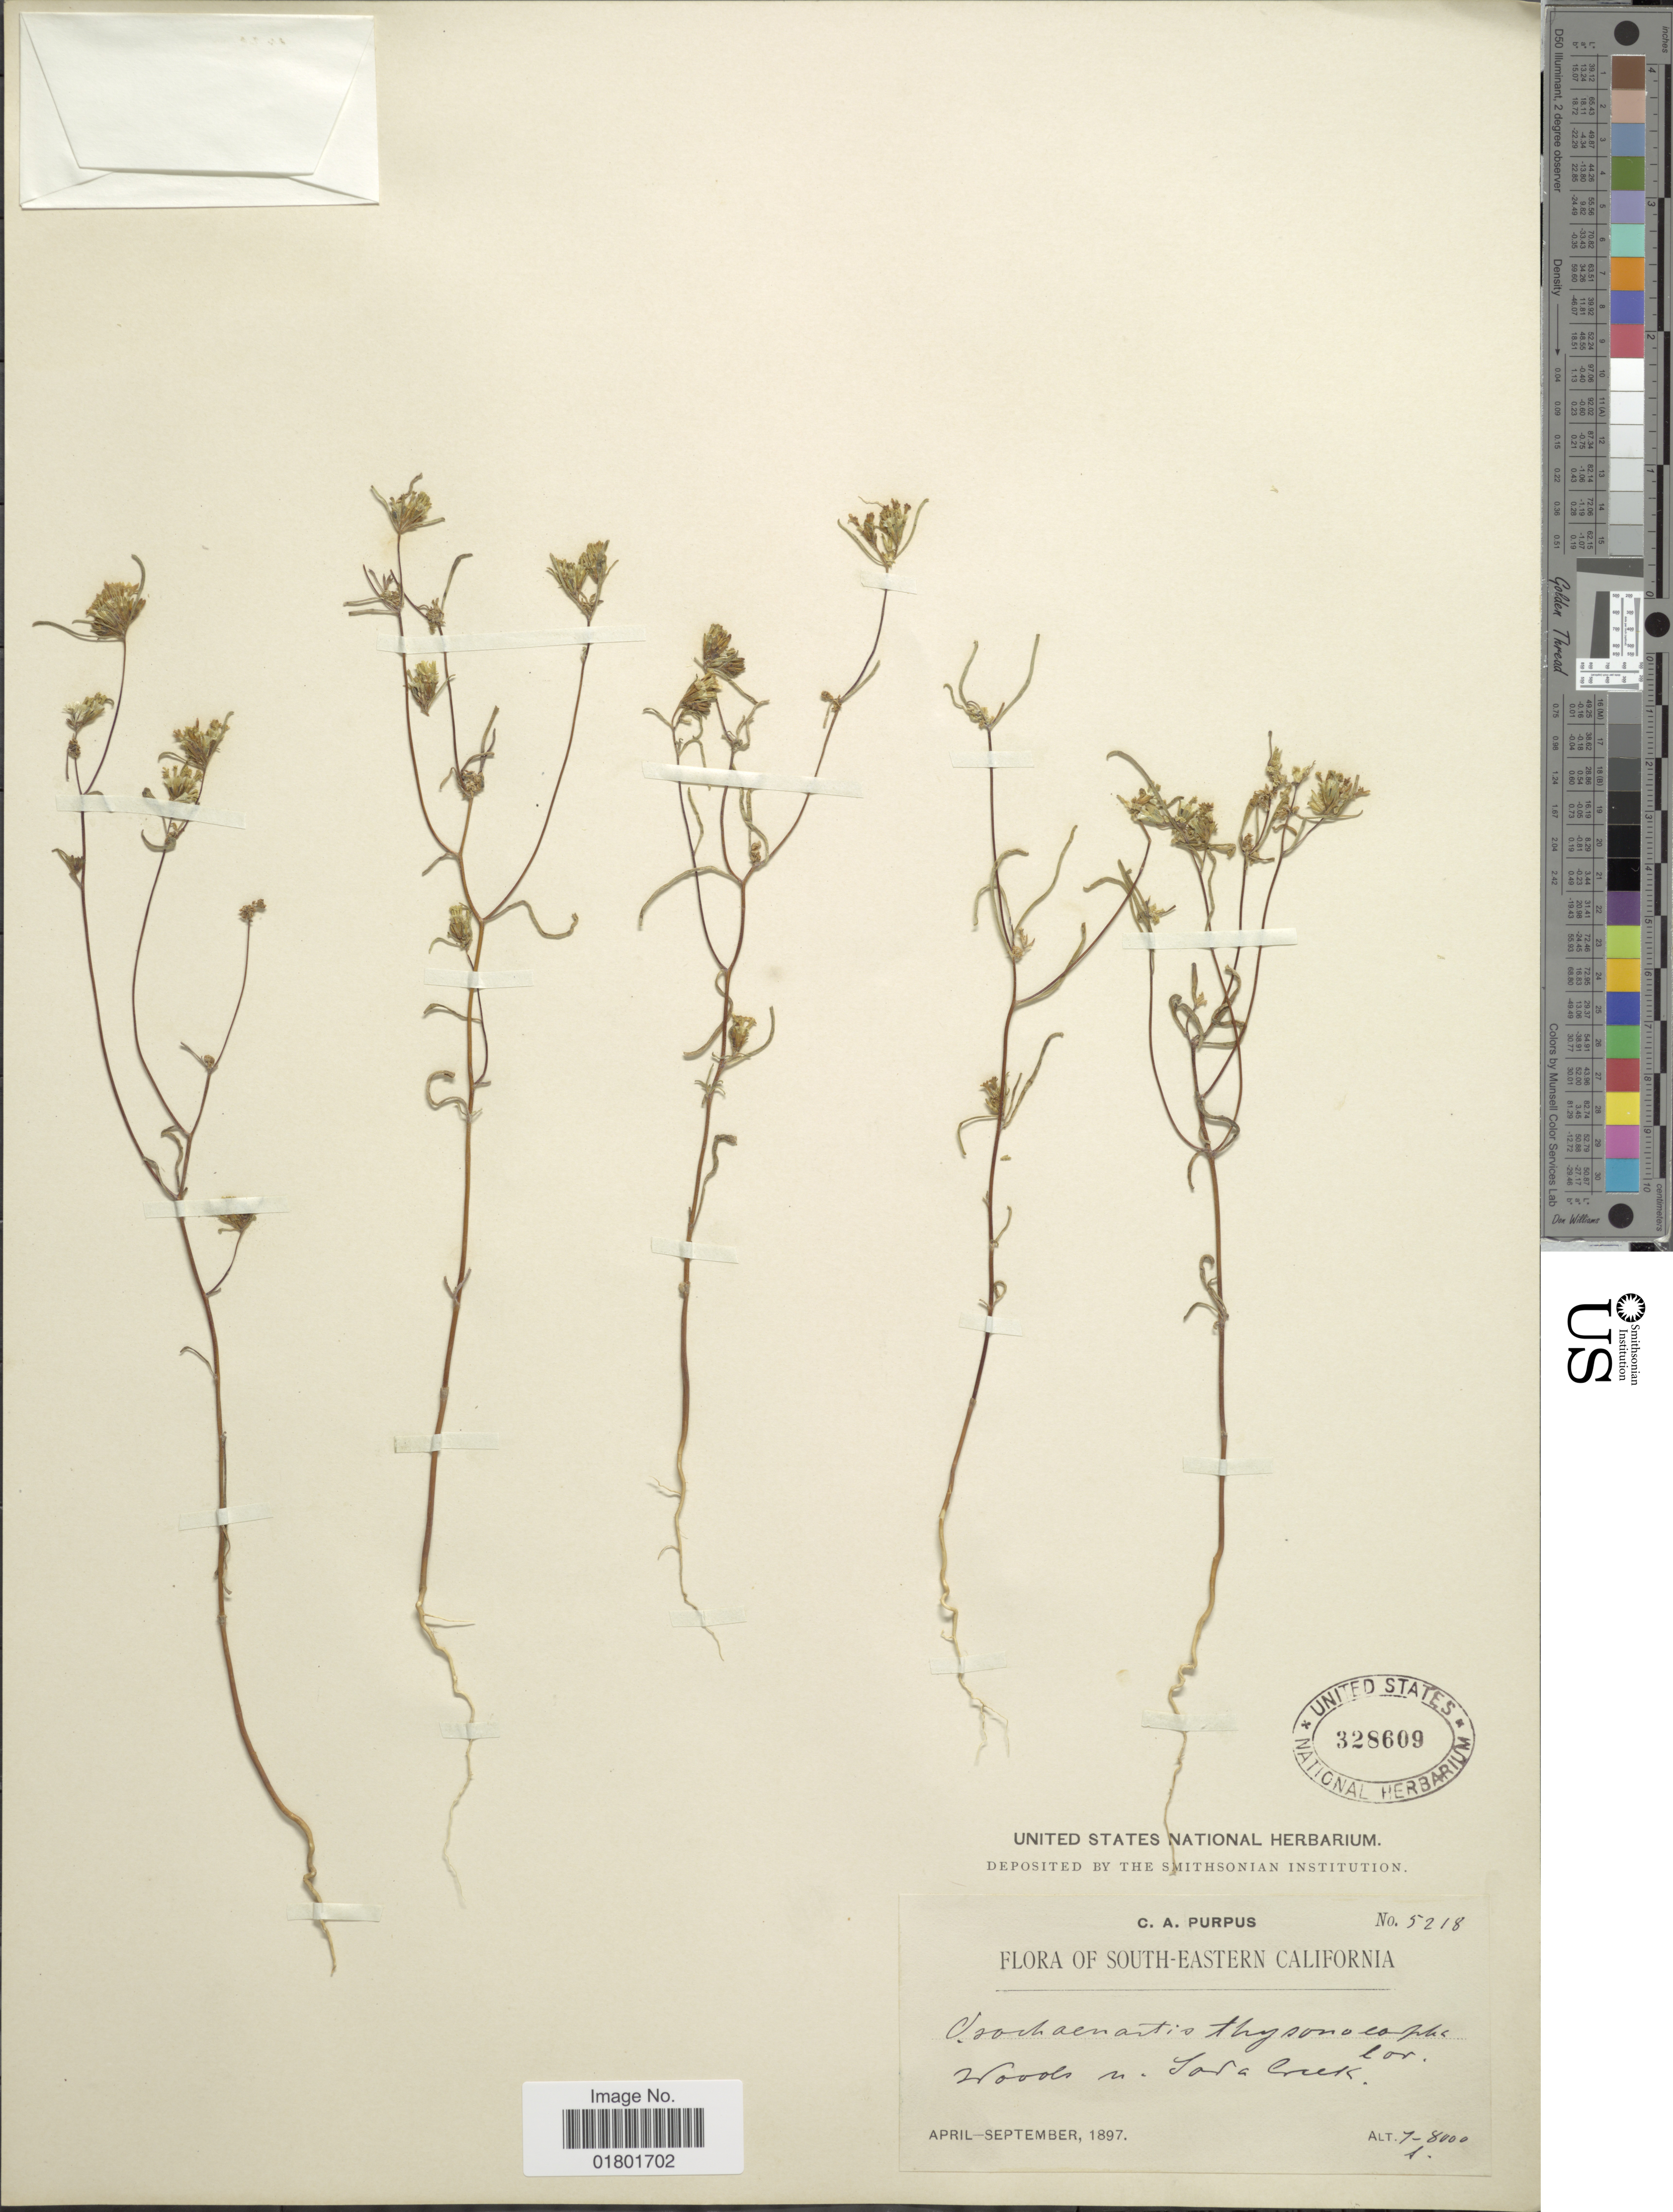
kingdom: Plantae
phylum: Tracheophyta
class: Magnoliopsida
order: Asterales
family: Asteraceae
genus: Orochaenactis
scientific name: Orochaenactis thysanocarpha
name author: (A. Gray) Coville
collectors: C. A. Purpus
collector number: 5218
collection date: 1897-04/1897-09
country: United States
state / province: California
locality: South-Eastern California, woods n. Jala Creek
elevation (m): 2134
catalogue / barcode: US 328609